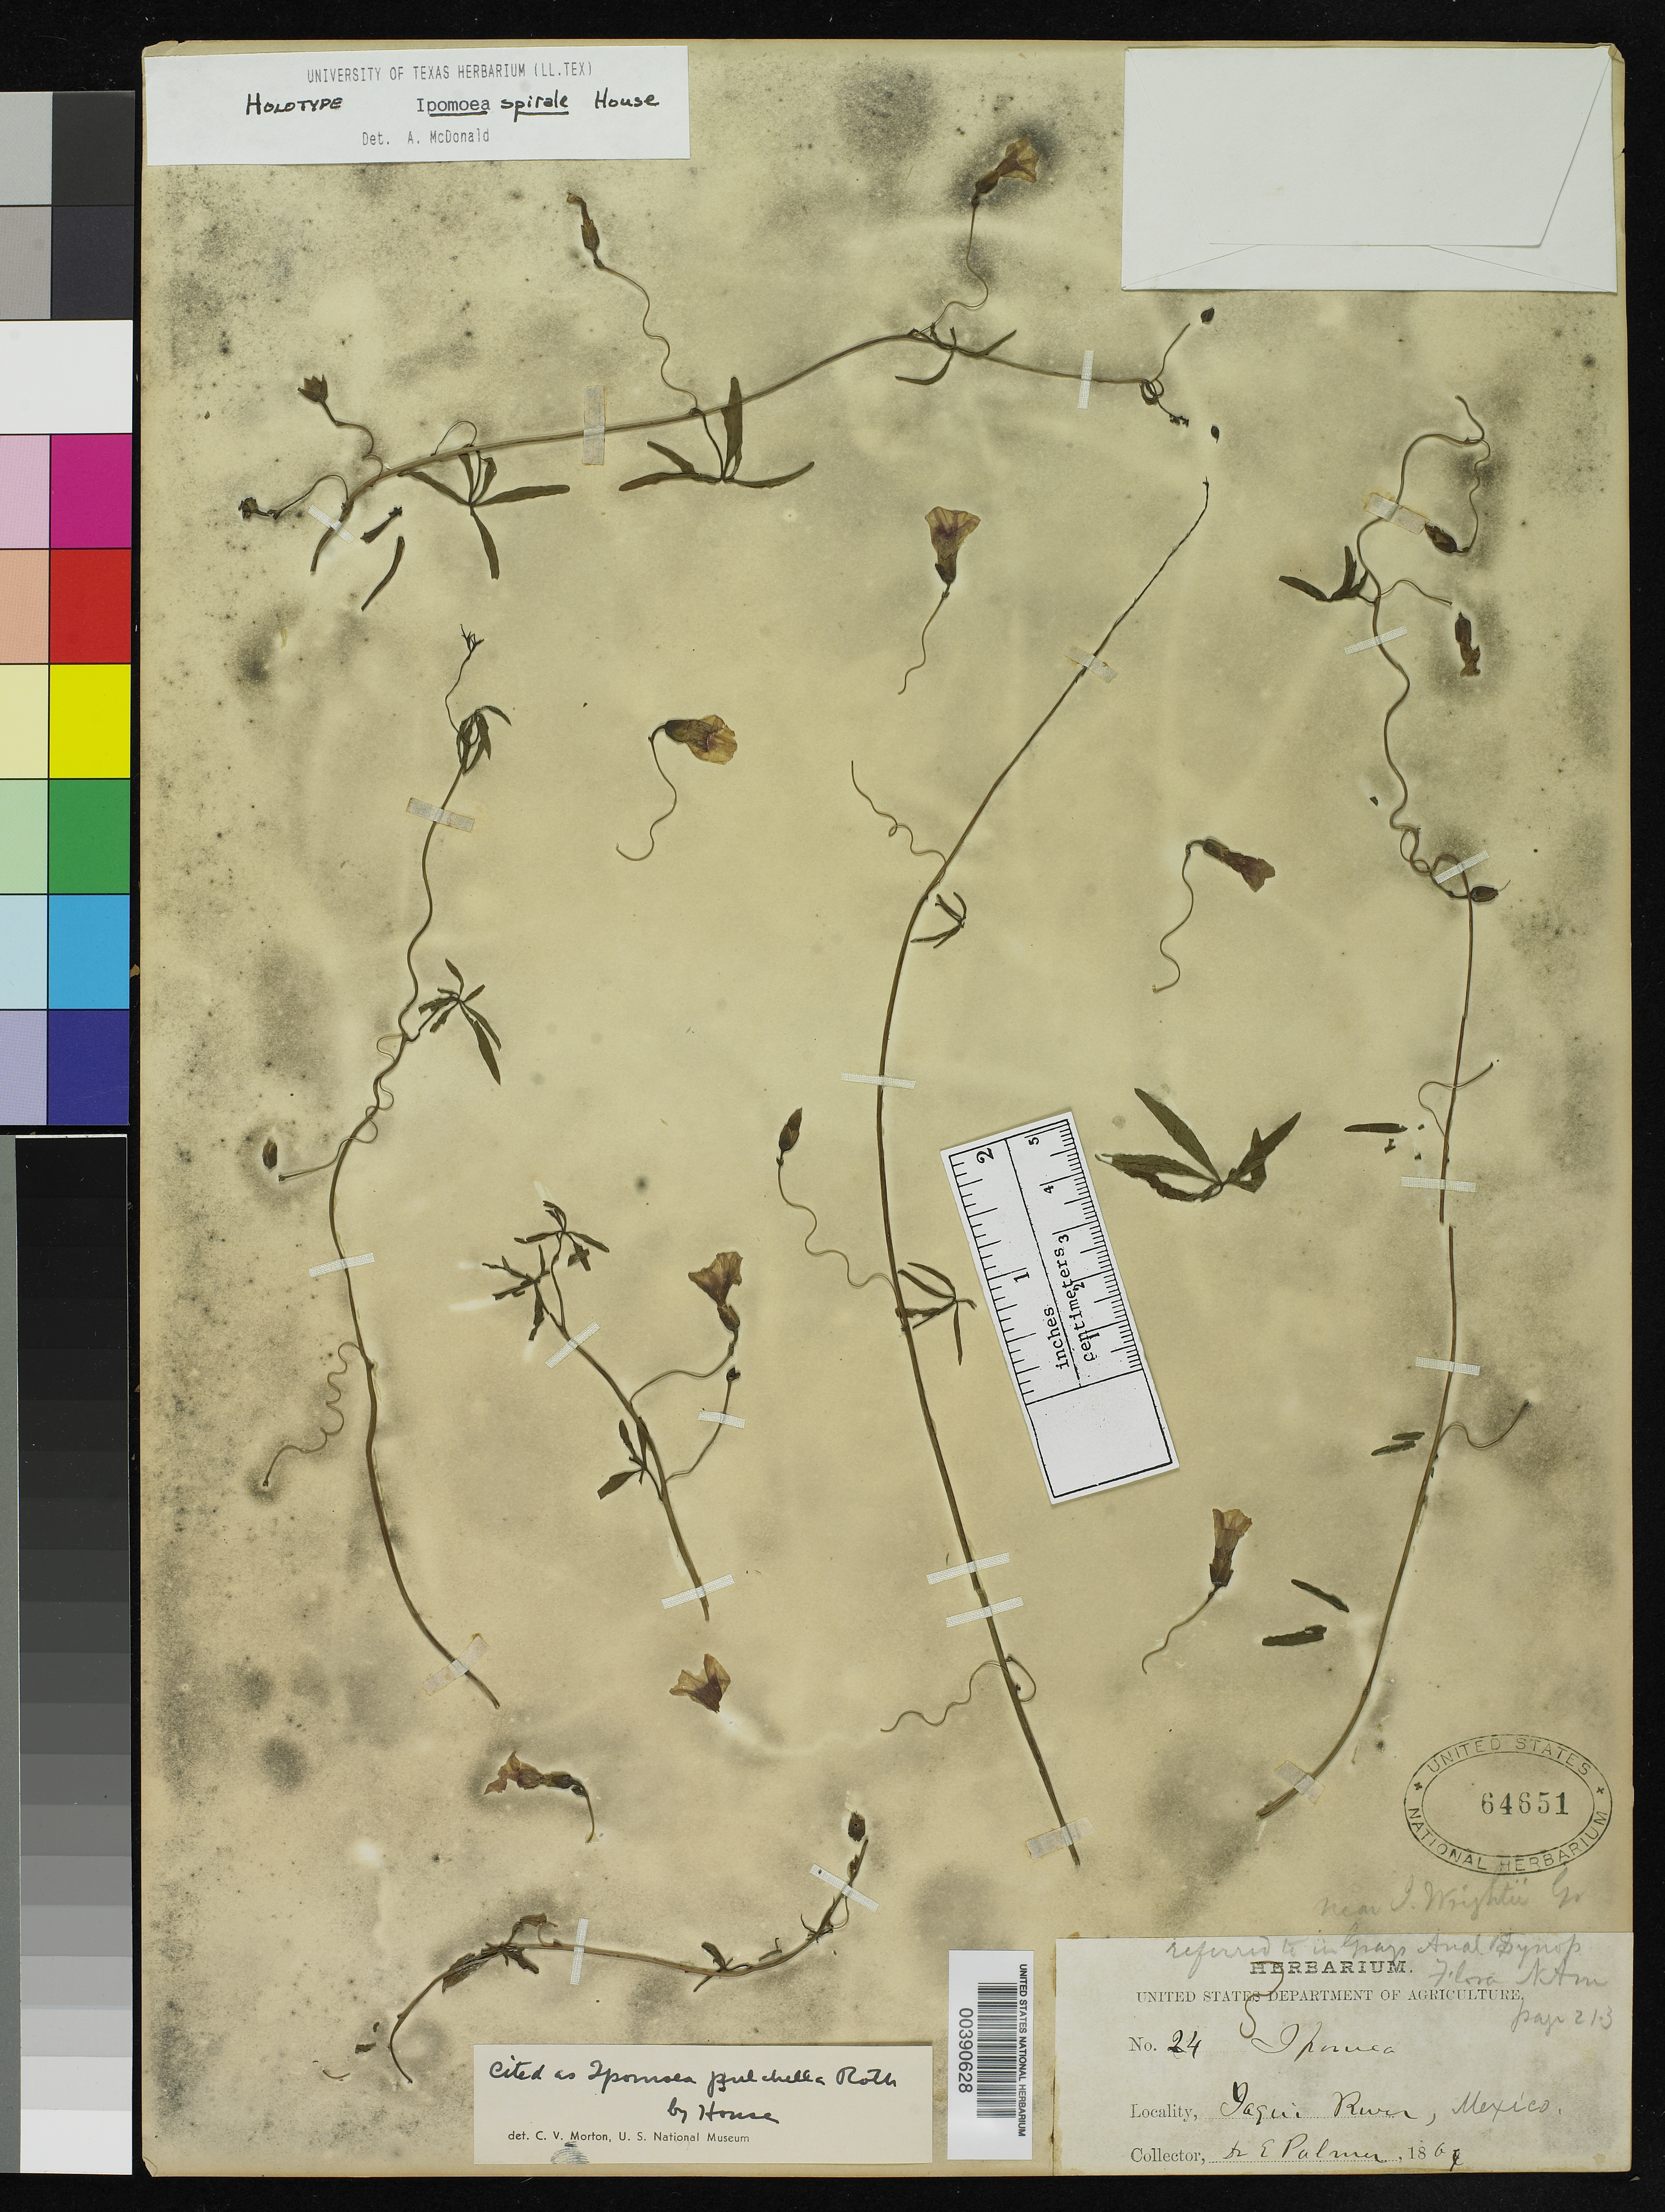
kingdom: Plantae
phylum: Tracheophyta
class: Magnoliopsida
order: Solanales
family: Convolvulaceae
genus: Ipomoea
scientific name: Ipomoea spirale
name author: House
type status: Holotype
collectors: E. Palmer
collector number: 24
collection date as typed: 1869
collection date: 1869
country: Mexico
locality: Jaqui River.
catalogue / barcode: US 64651